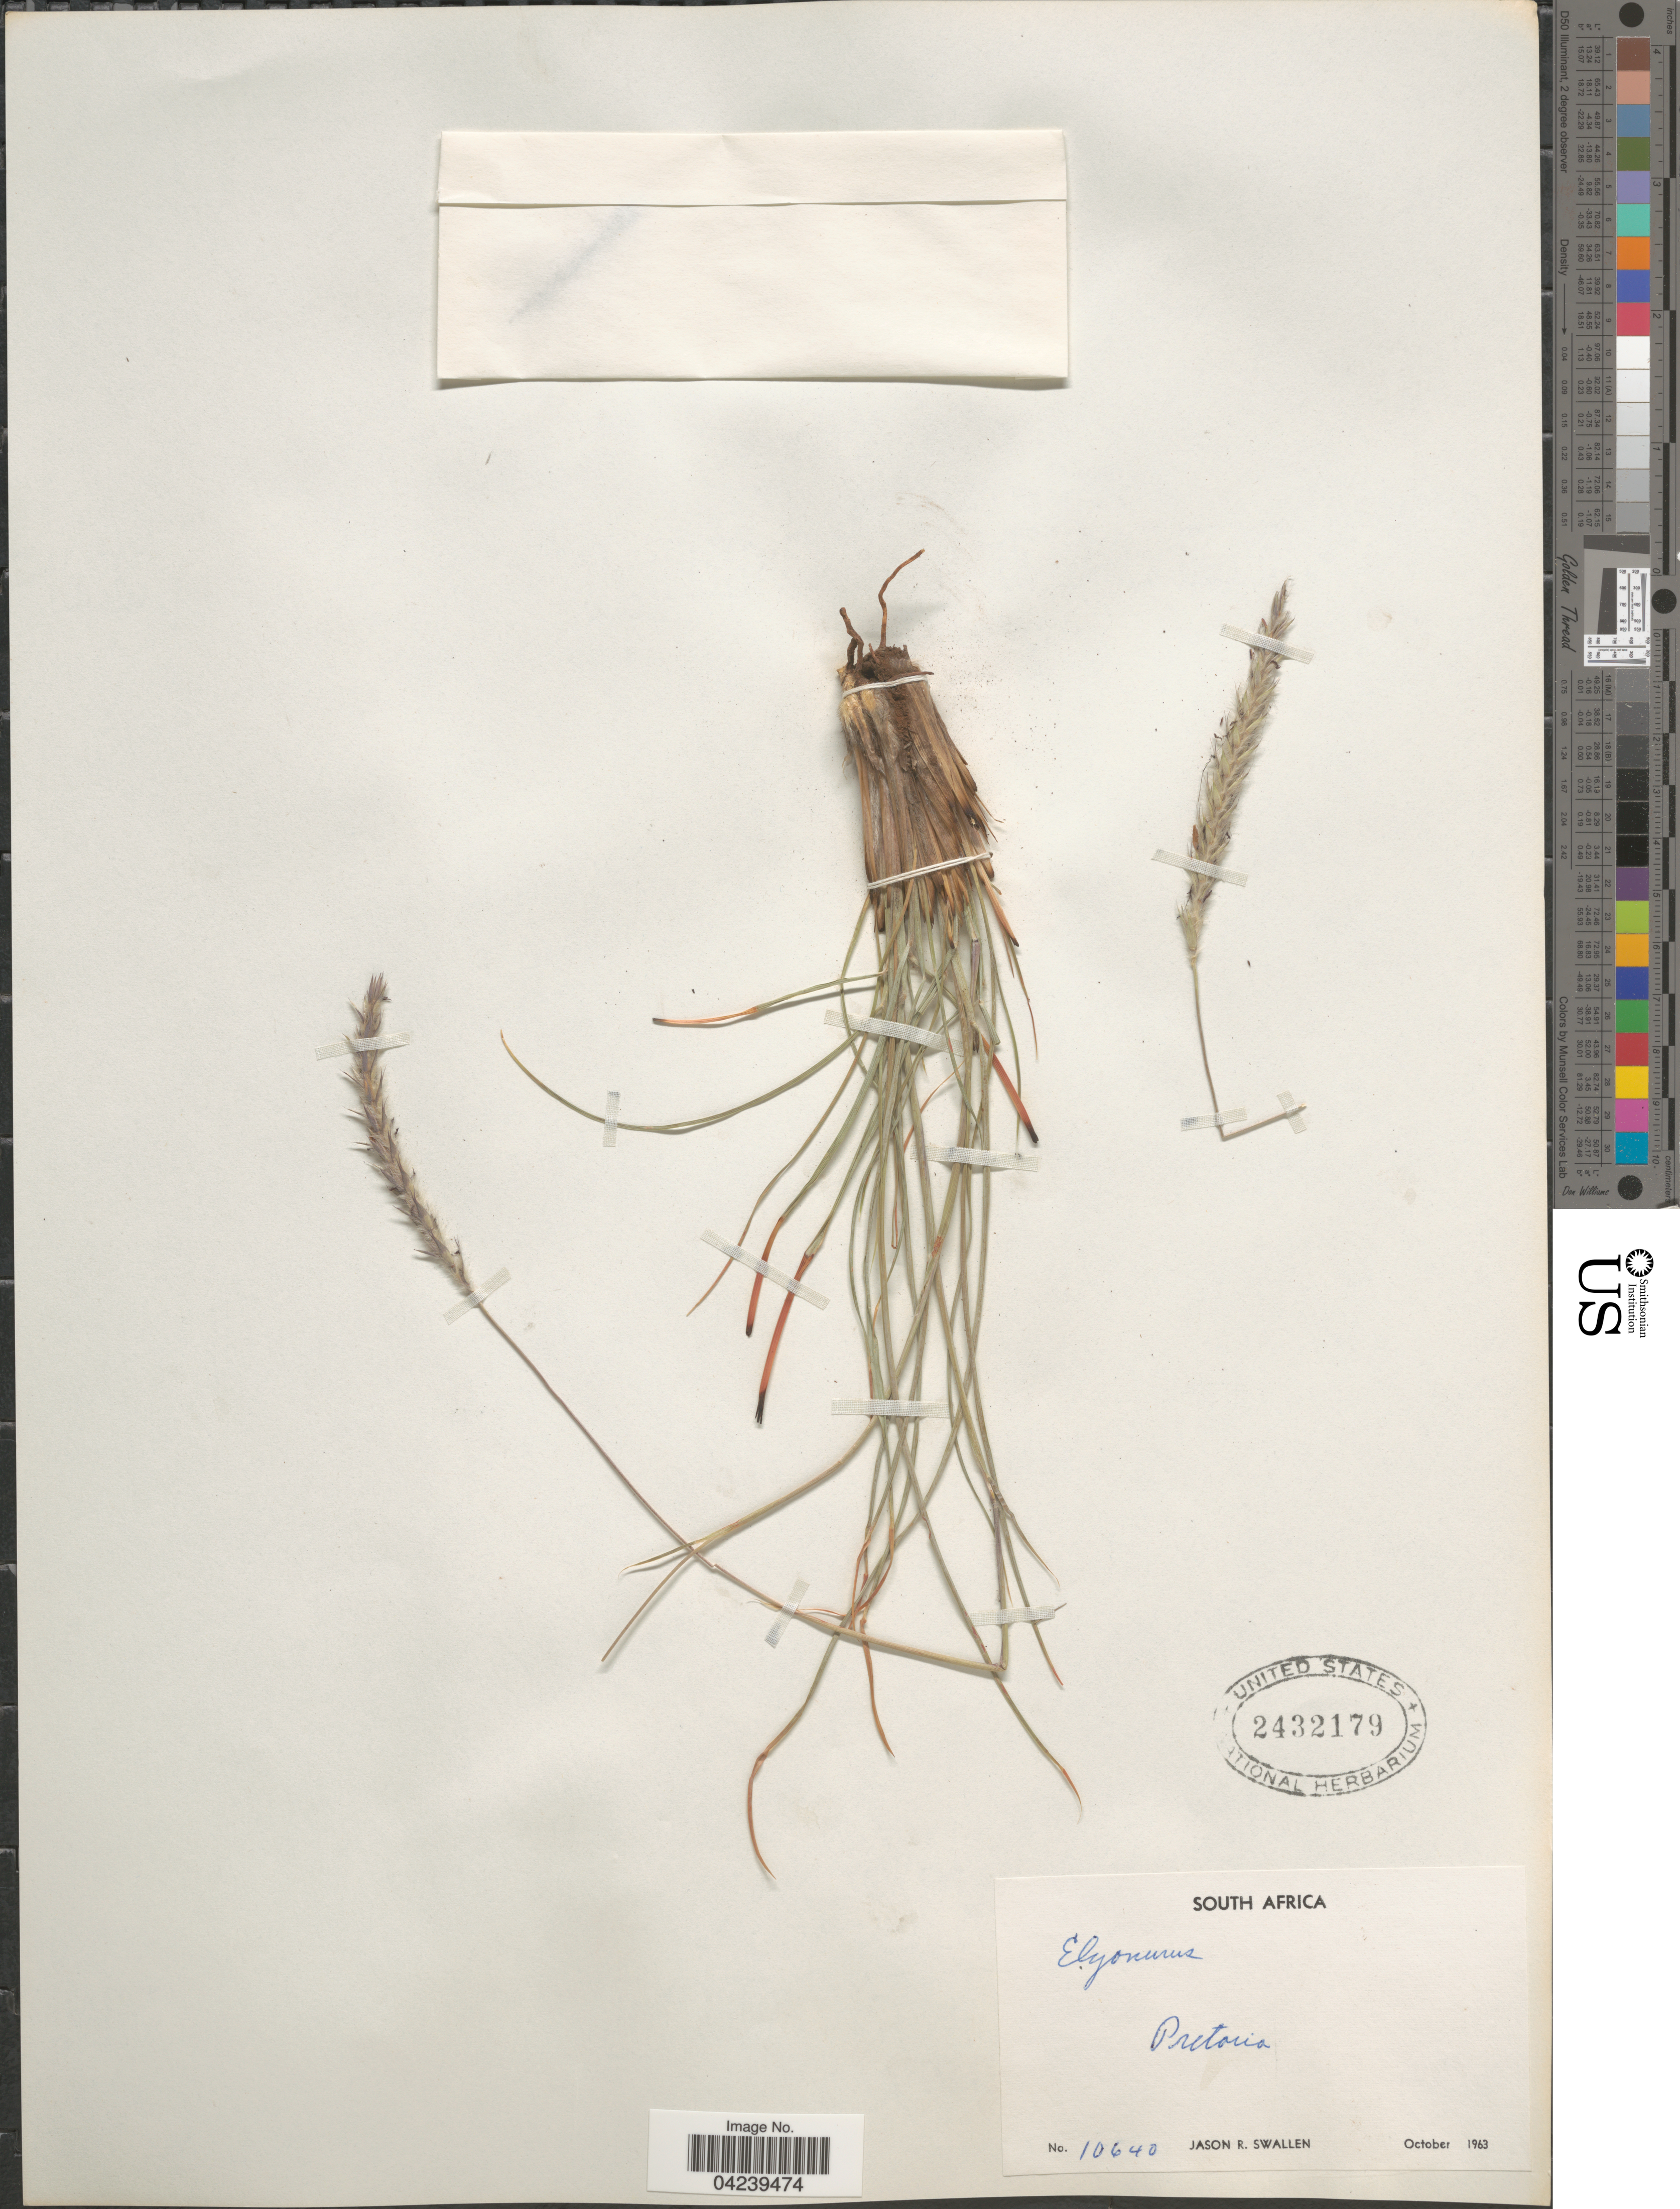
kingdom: Plantae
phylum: Tracheophyta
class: Liliopsida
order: Poales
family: Poaceae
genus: Elionurus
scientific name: Elionurus muticus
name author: (Spreng.) Kuntze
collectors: J. R. Swallen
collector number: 10640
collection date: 1963-10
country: South Africa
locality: Pretoria.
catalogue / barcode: US 2432179